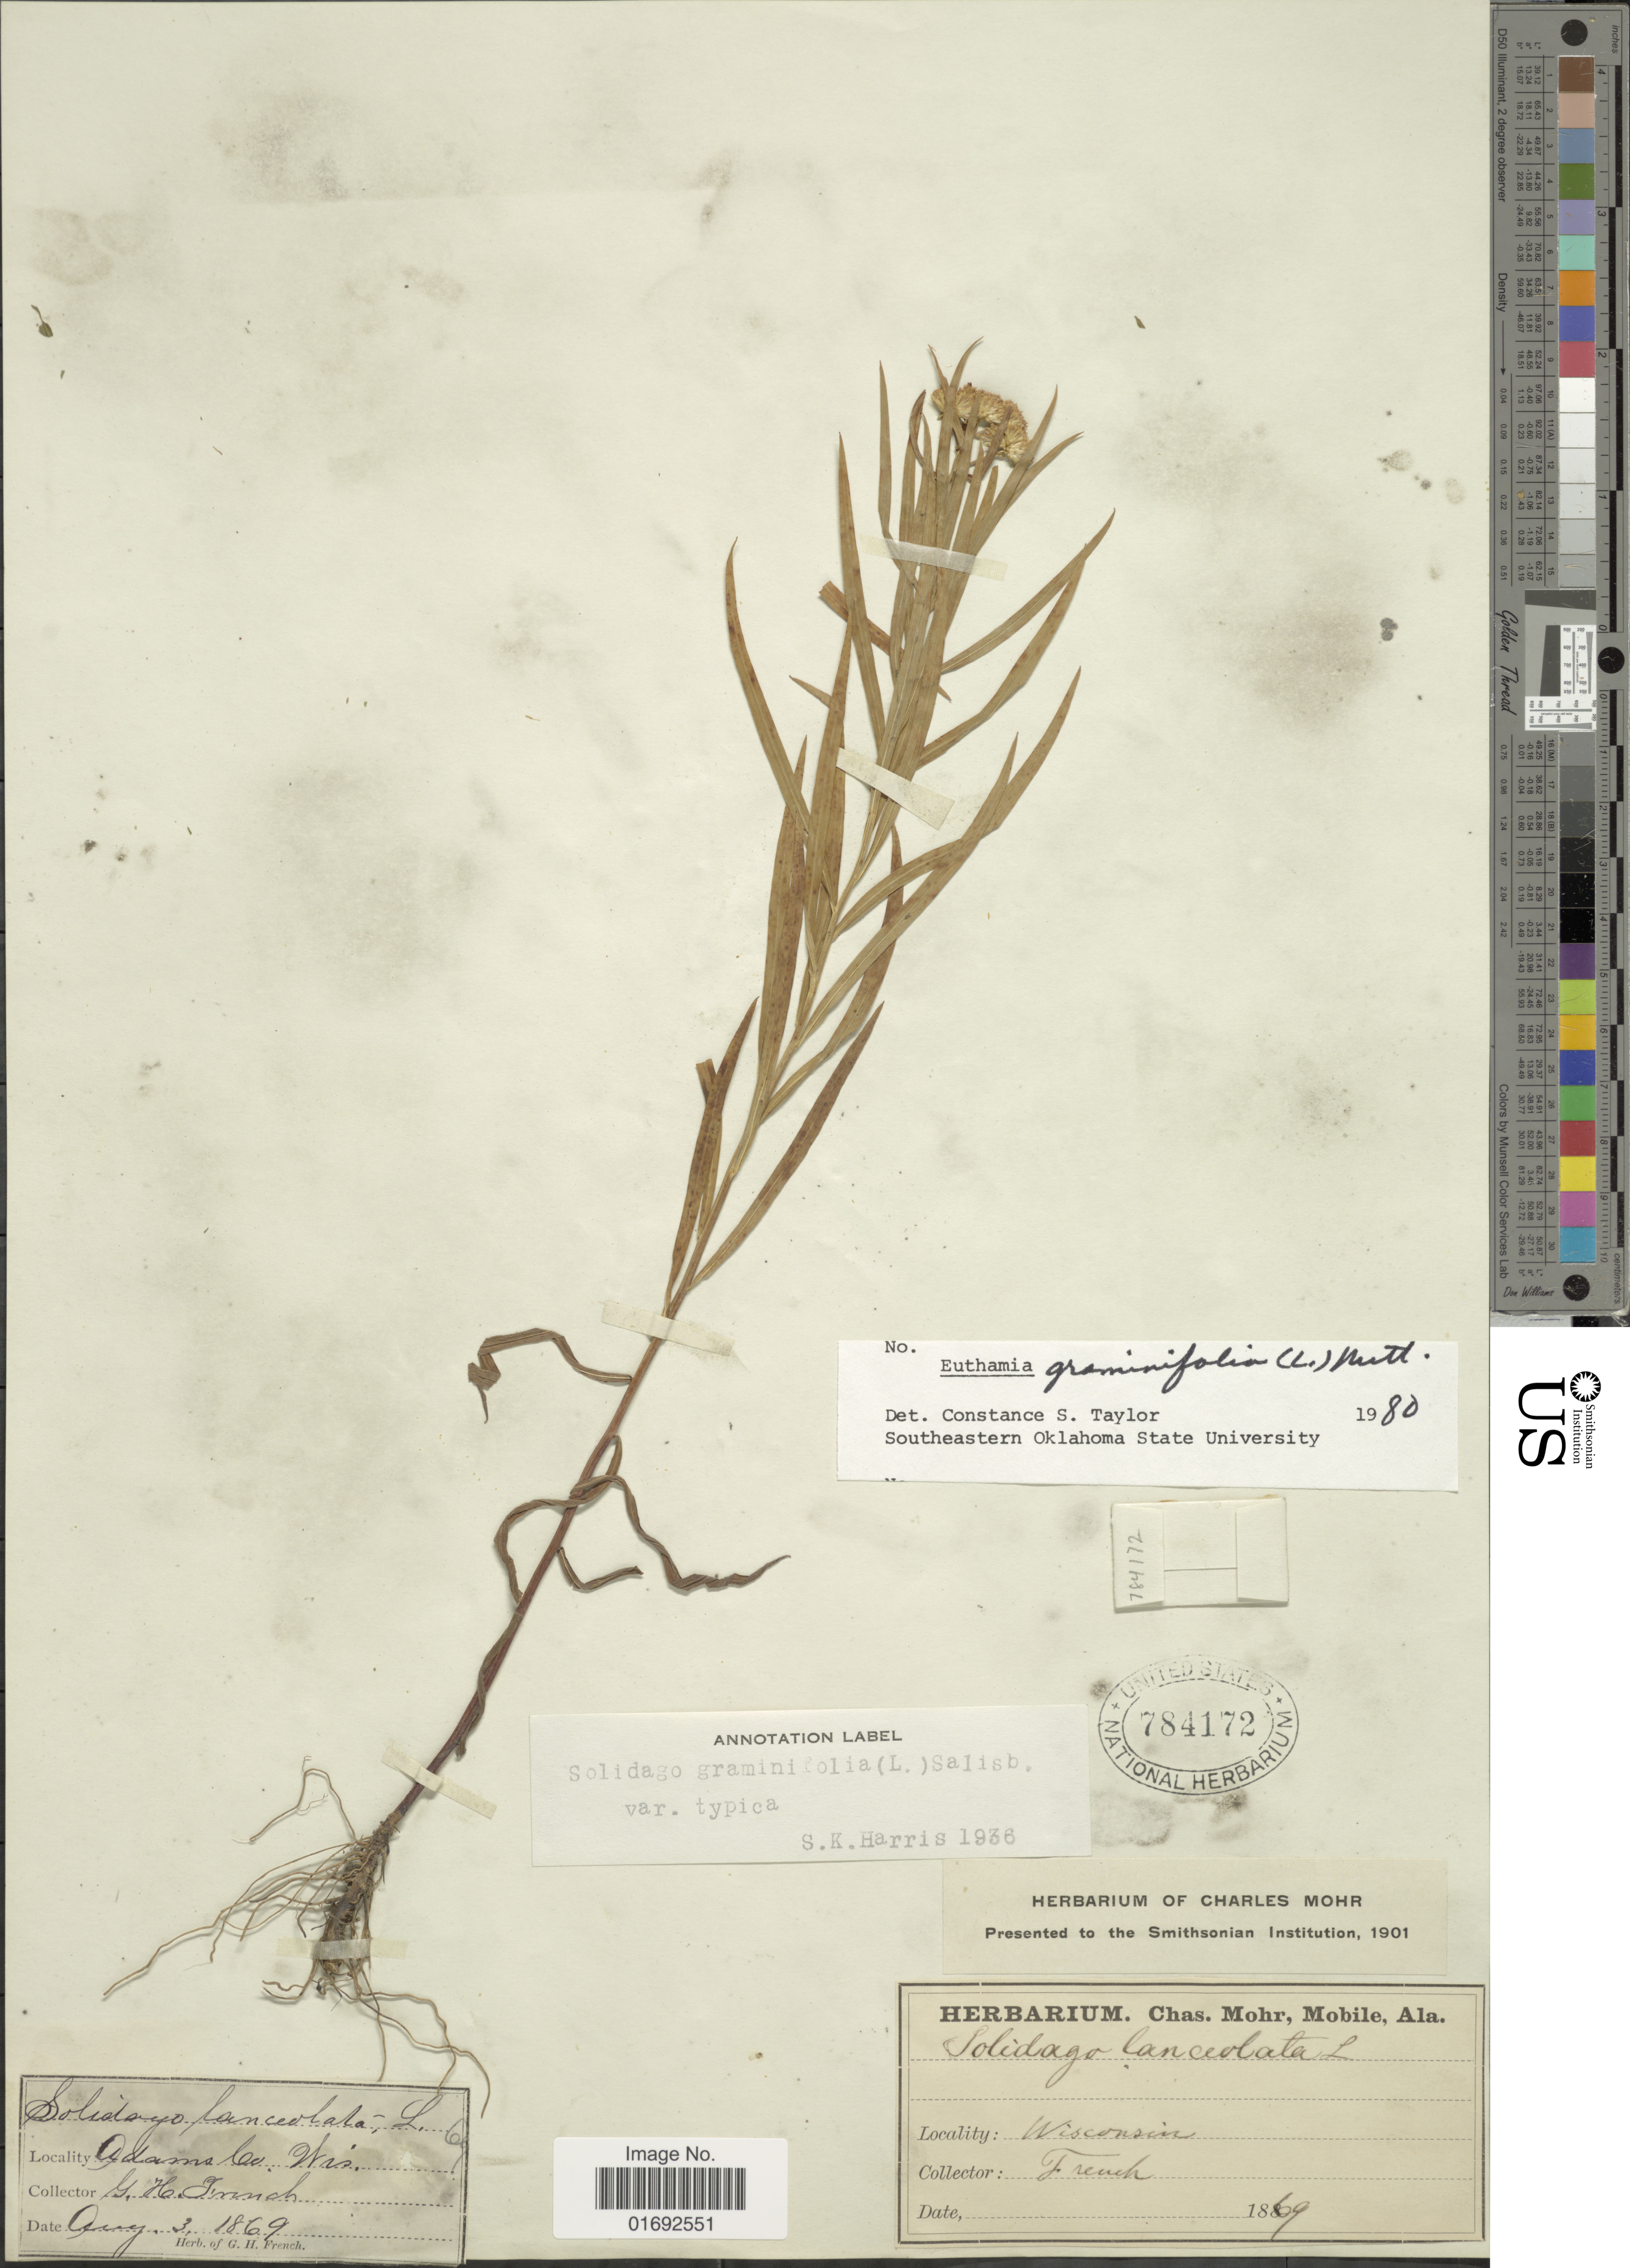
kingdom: Plantae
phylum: Tracheophyta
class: Magnoliopsida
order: Asterales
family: Asteraceae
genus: Euthamia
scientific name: Euthamia graminifolia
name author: (L.) Nutt.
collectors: G. H. French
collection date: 1869-08-03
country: United States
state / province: Wisconsin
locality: Adams Co., Wis.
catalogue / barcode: US 784172